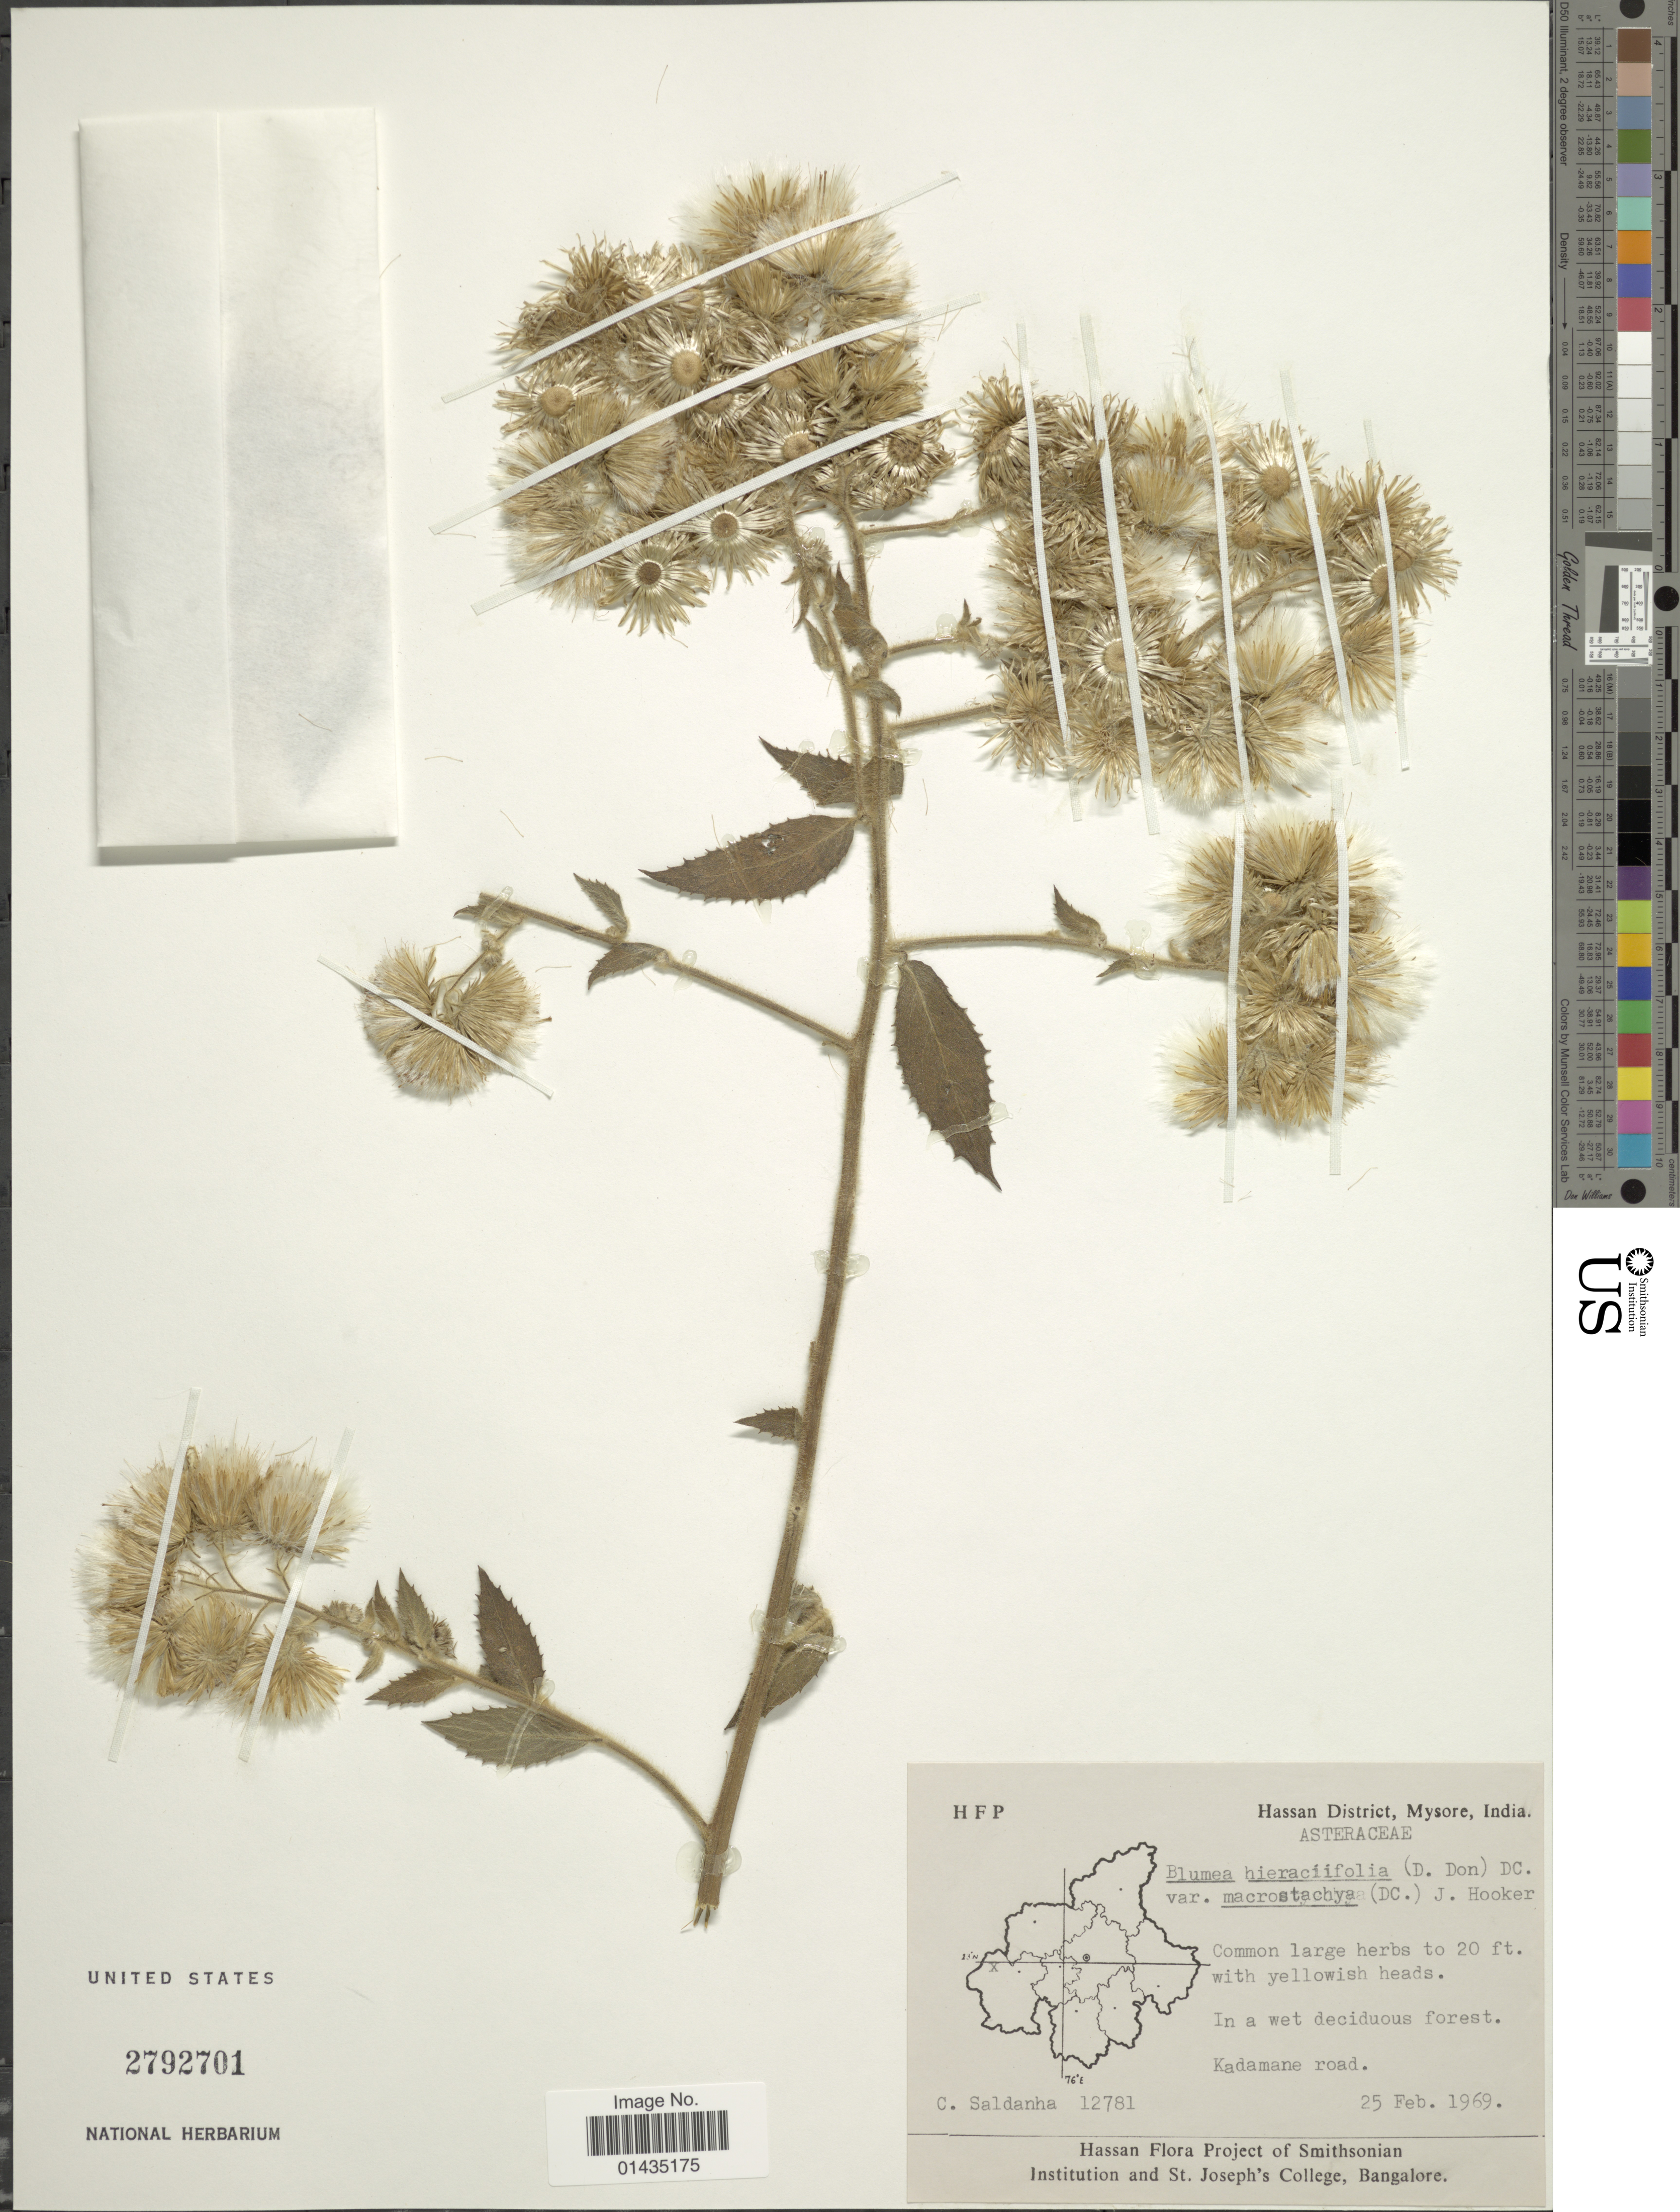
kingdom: Plantae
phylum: Tracheophyta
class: Magnoliopsida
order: Asterales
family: Asteraceae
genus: Blumea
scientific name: Blumea hieraciifolia var. macrostachya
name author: (DC.) Hook. f.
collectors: C. Saldanha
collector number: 12781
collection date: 1969-02-25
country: India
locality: Hassan District, Mysore, Kadamane road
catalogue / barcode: US 2792701